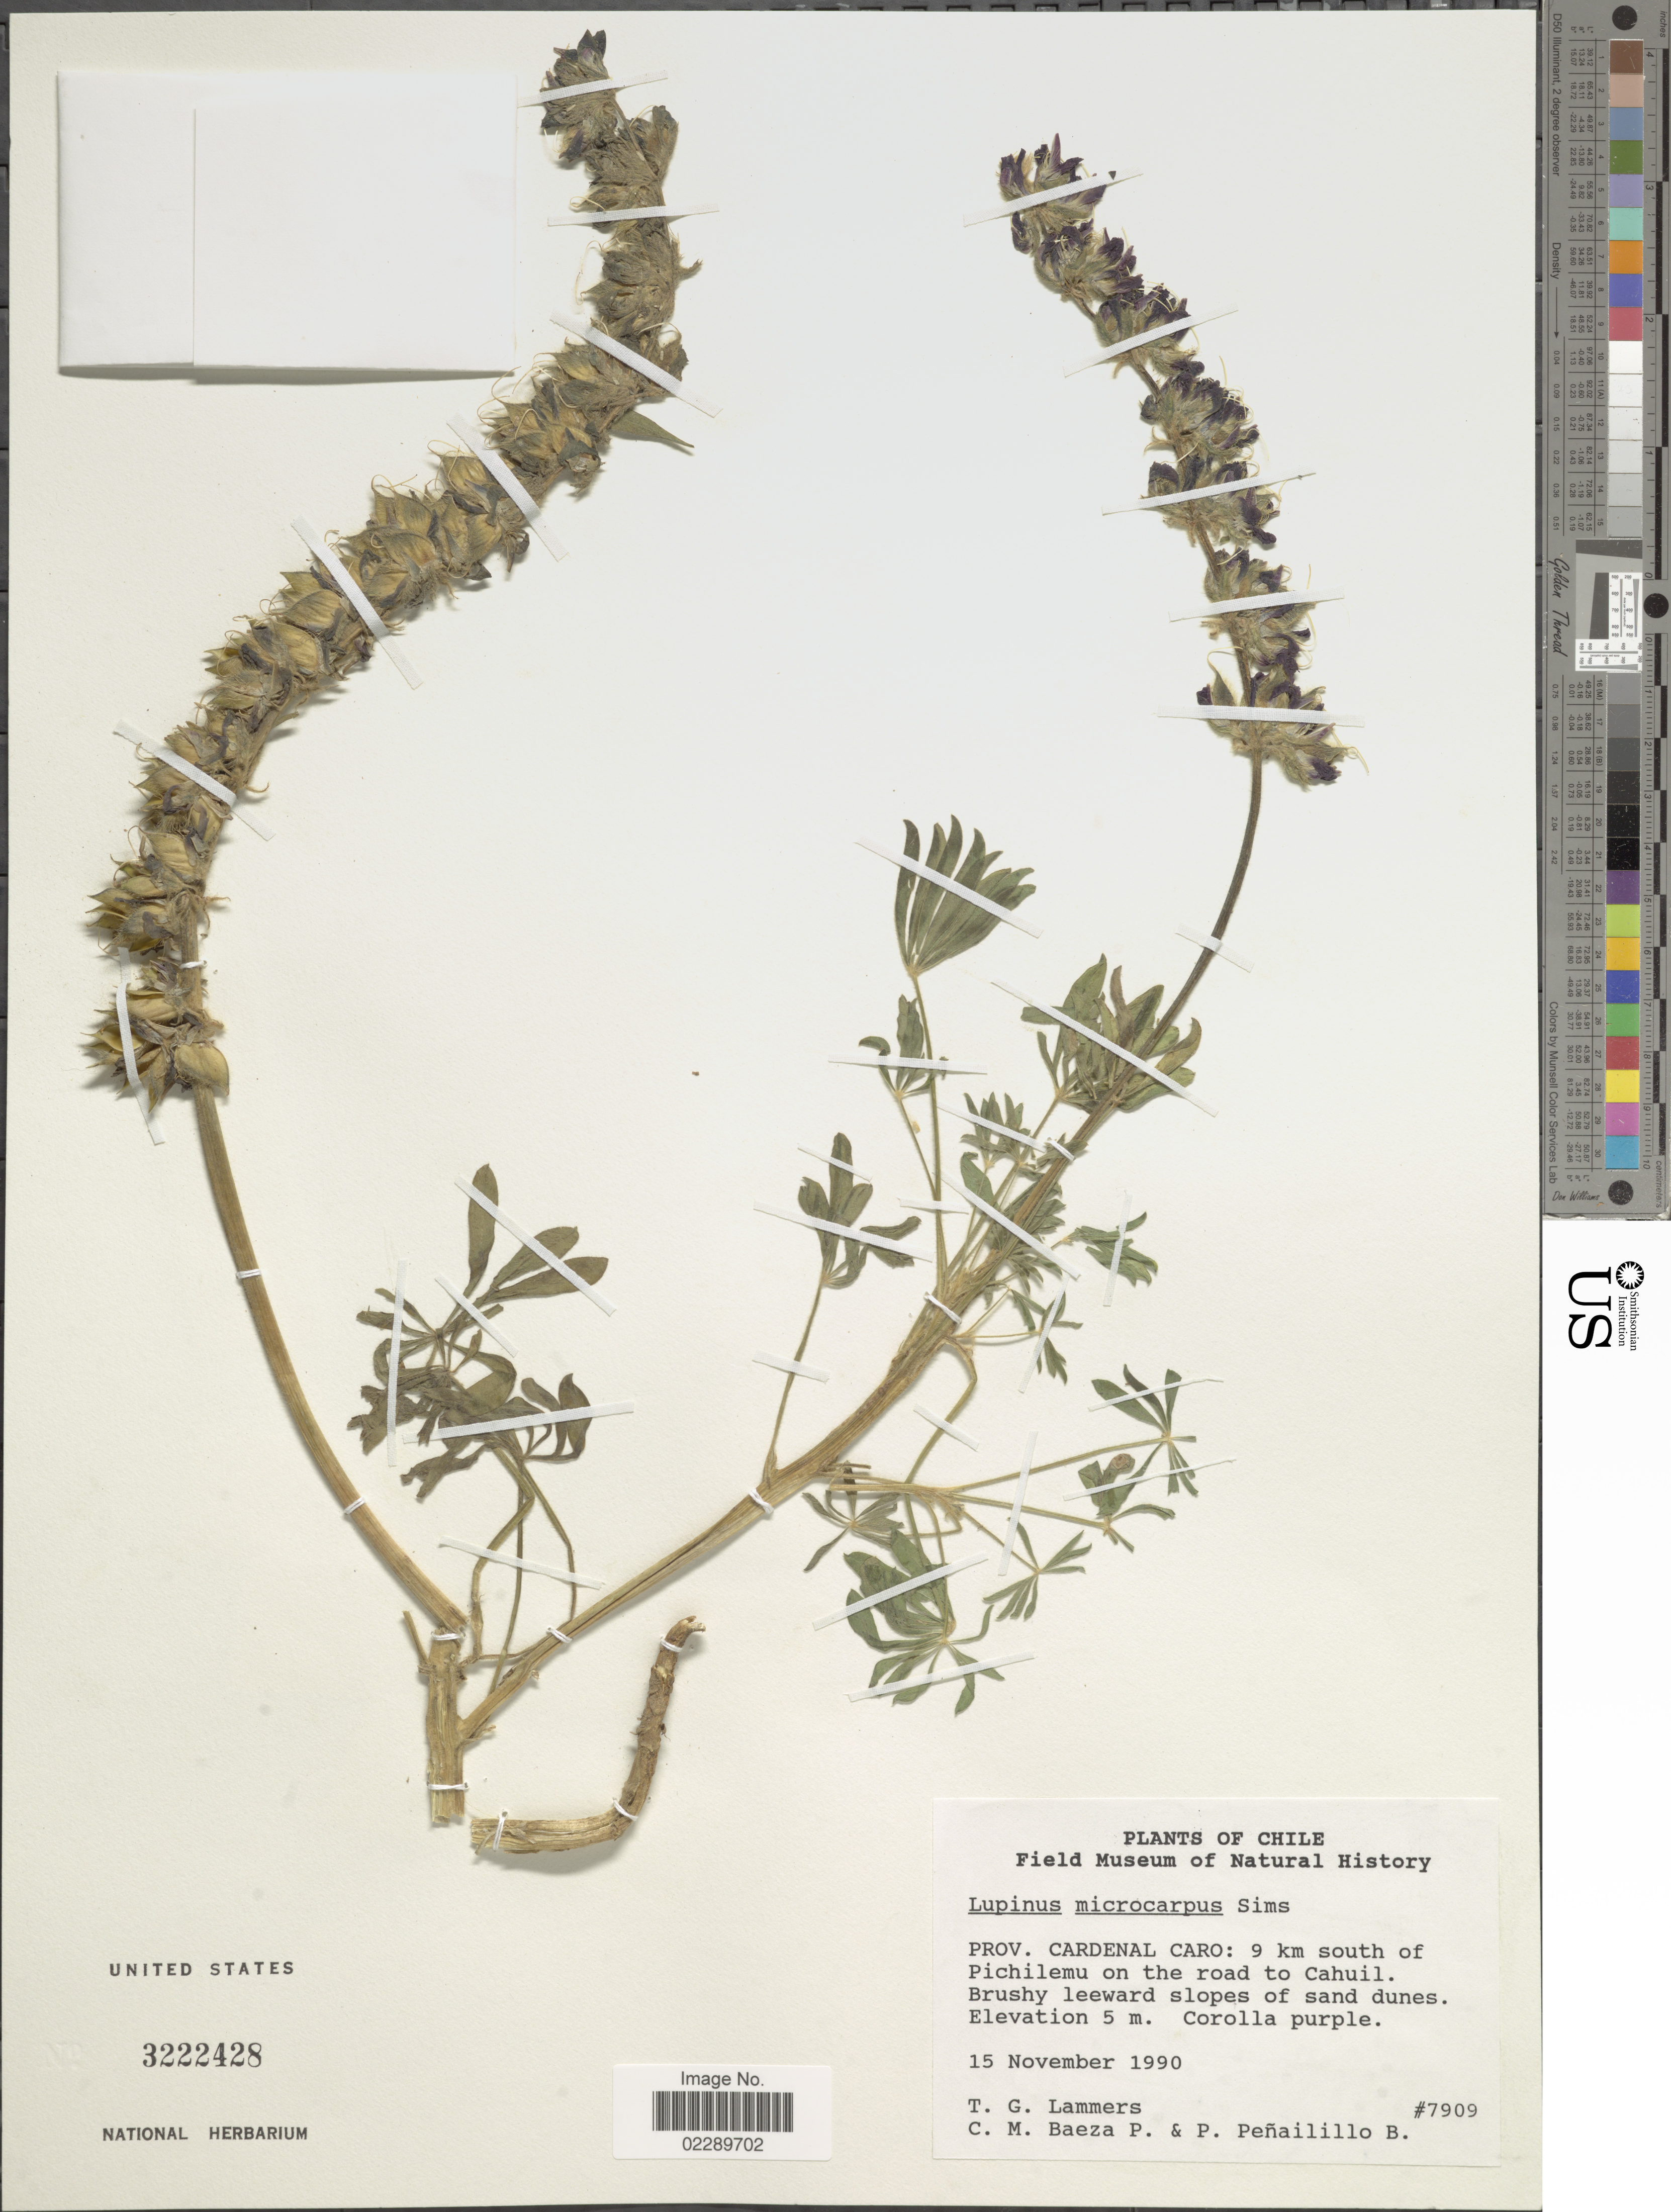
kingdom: Plantae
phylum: Tracheophyta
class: Magnoliopsida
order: Fabales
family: Fabaceae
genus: Lupinus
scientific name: Lupinus microcarpus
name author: Sims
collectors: T. Lammers, C. Baeza & P. Peñailillo B.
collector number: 7909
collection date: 1990-11-15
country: Chile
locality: Prov. Cardenal Caro: 9 km south of Pichilemu on the road to Cahuil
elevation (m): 5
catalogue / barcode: US 3222428